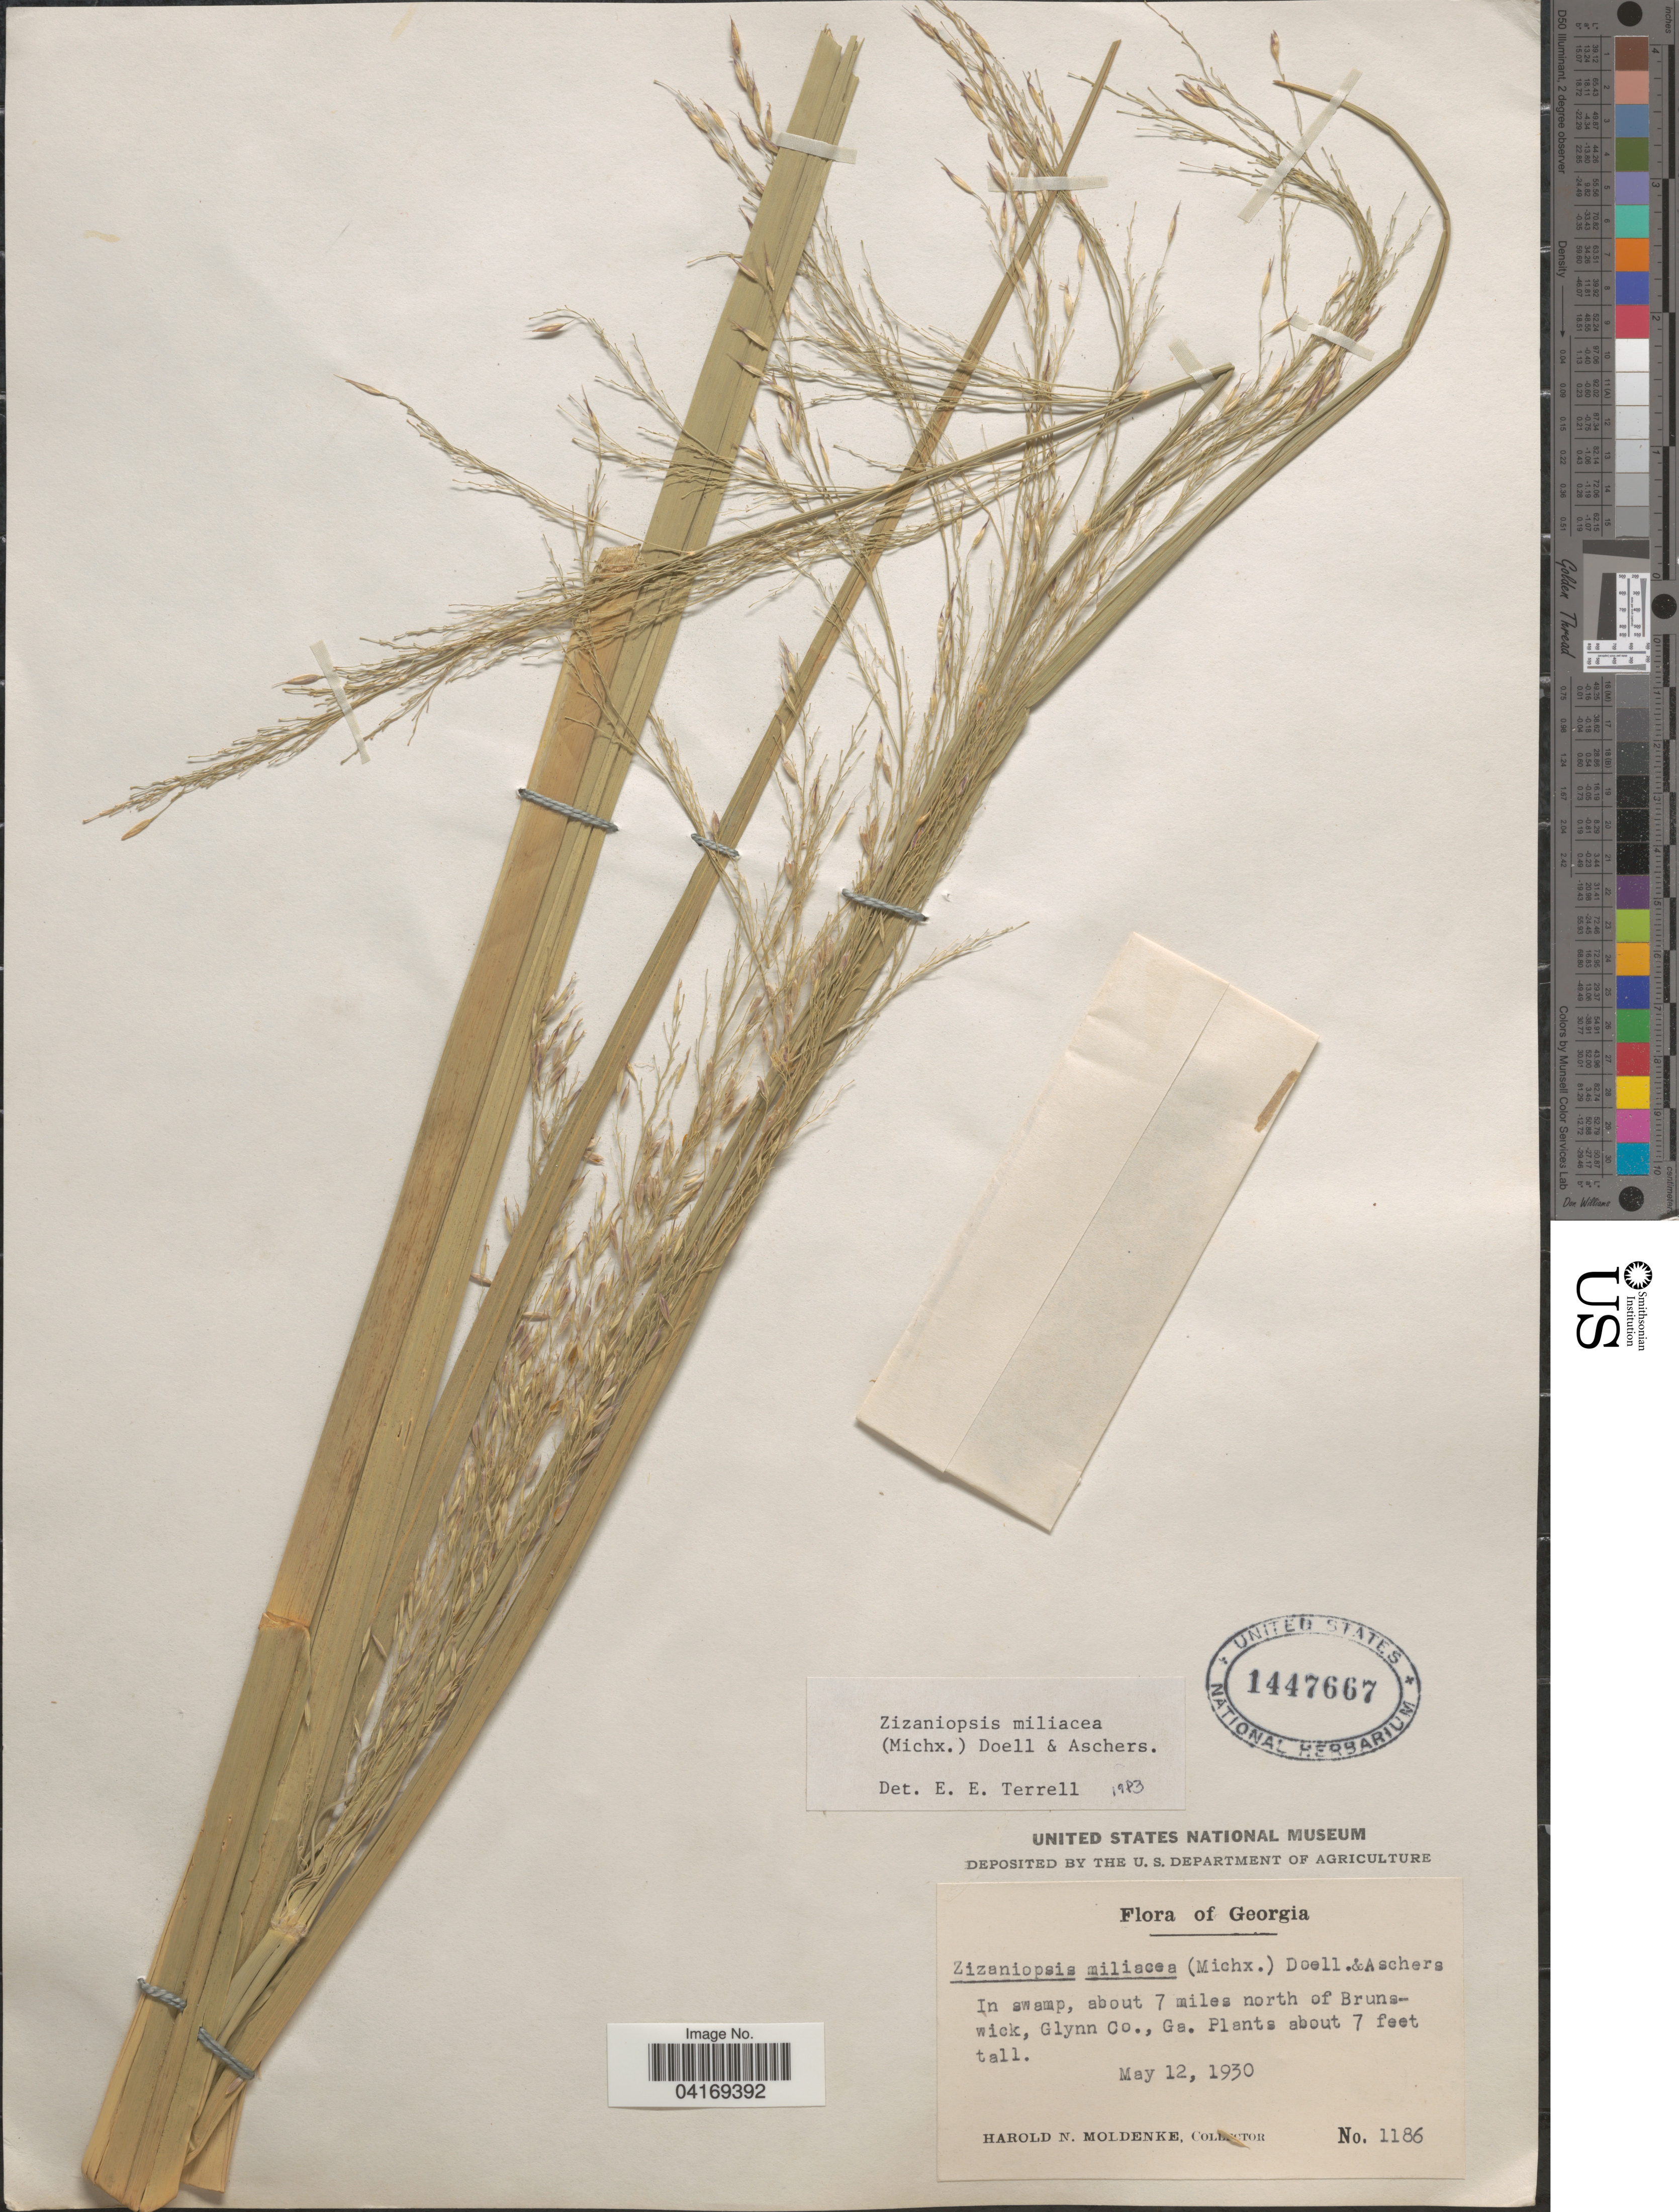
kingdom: Plantae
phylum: Tracheophyta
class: Liliopsida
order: Poales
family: Poaceae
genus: Zizaniopsis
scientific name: Zizaniopsis miliacea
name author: (Michx.) Döll & Asch.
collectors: H. N. Moldenke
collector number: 1186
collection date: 1930-05-12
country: United States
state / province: Georgia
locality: In swamp, about 7 miles north of Brunswick, Glynn Co.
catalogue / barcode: US 1447667